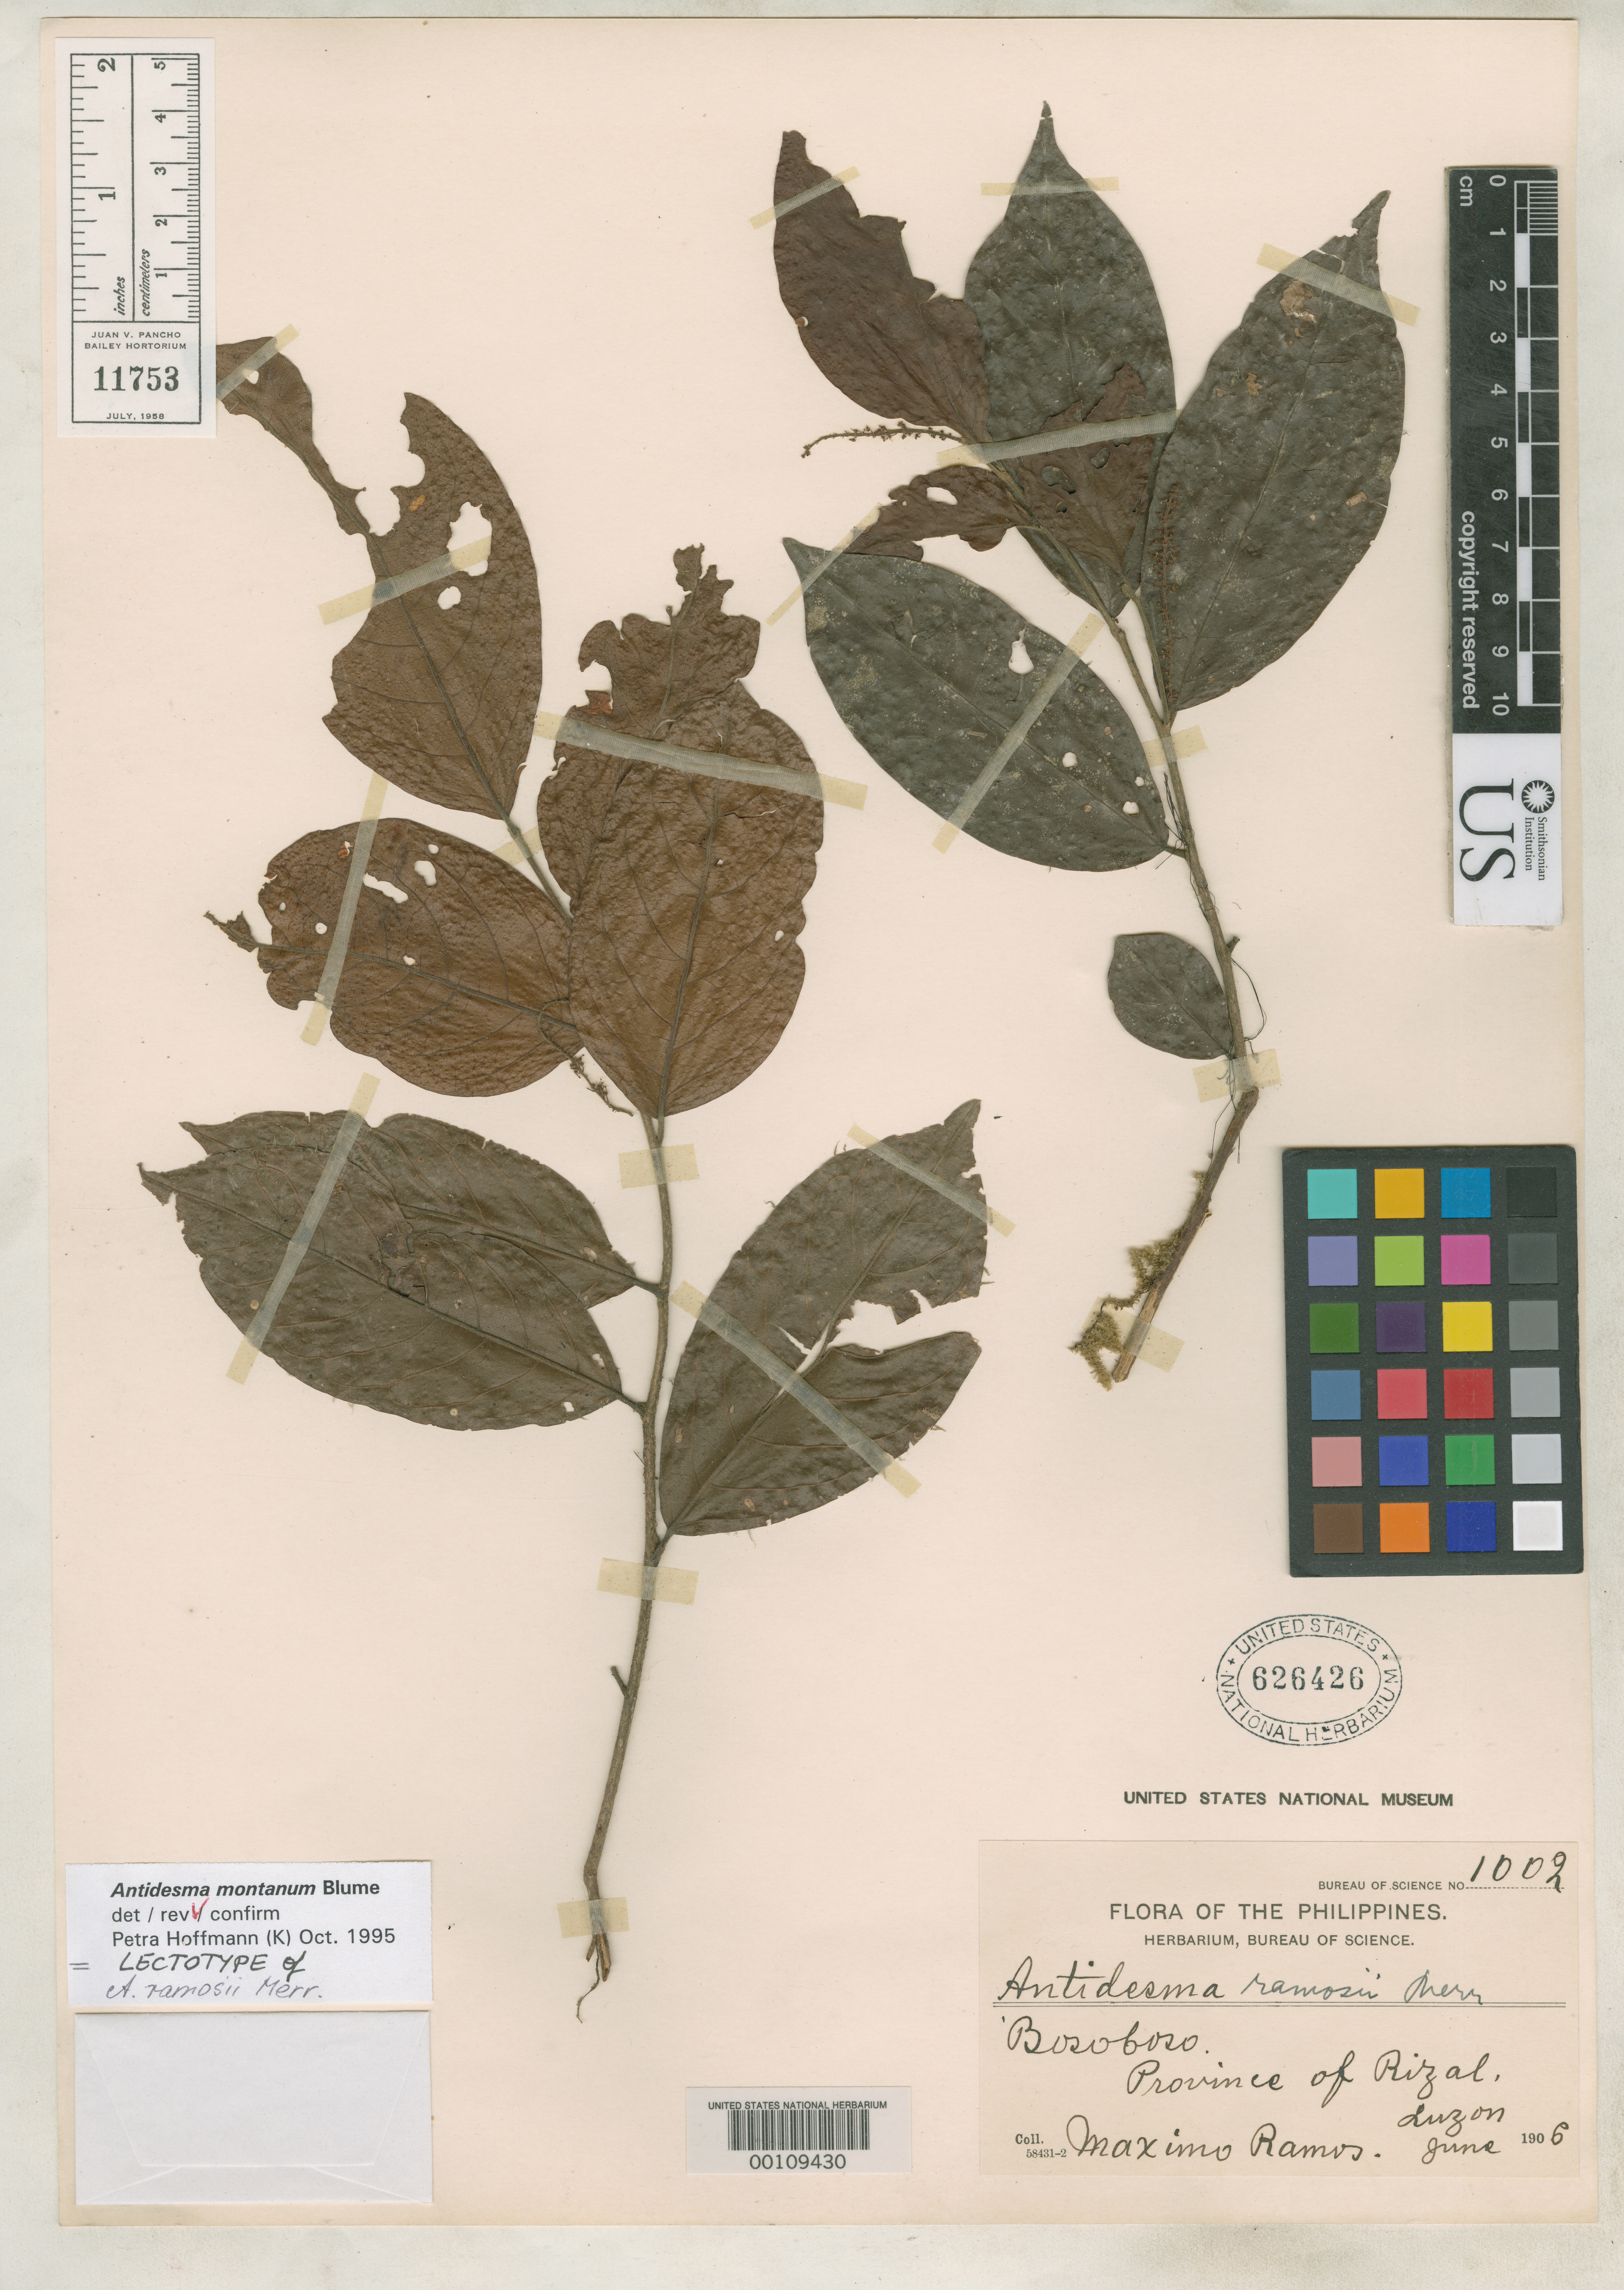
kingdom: Plantae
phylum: Tracheophyta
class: Magnoliopsida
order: Malpighiales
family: Phyllanthaceae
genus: Antidesma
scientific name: Antidesma ramosii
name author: Merr.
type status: Isotype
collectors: M. Ramos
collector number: Bur. Sci. 1002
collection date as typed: Jun 1906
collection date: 1906-06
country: Philippines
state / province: Calabarzon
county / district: Rizal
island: Luzon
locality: Bosoboso.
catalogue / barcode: US 626426